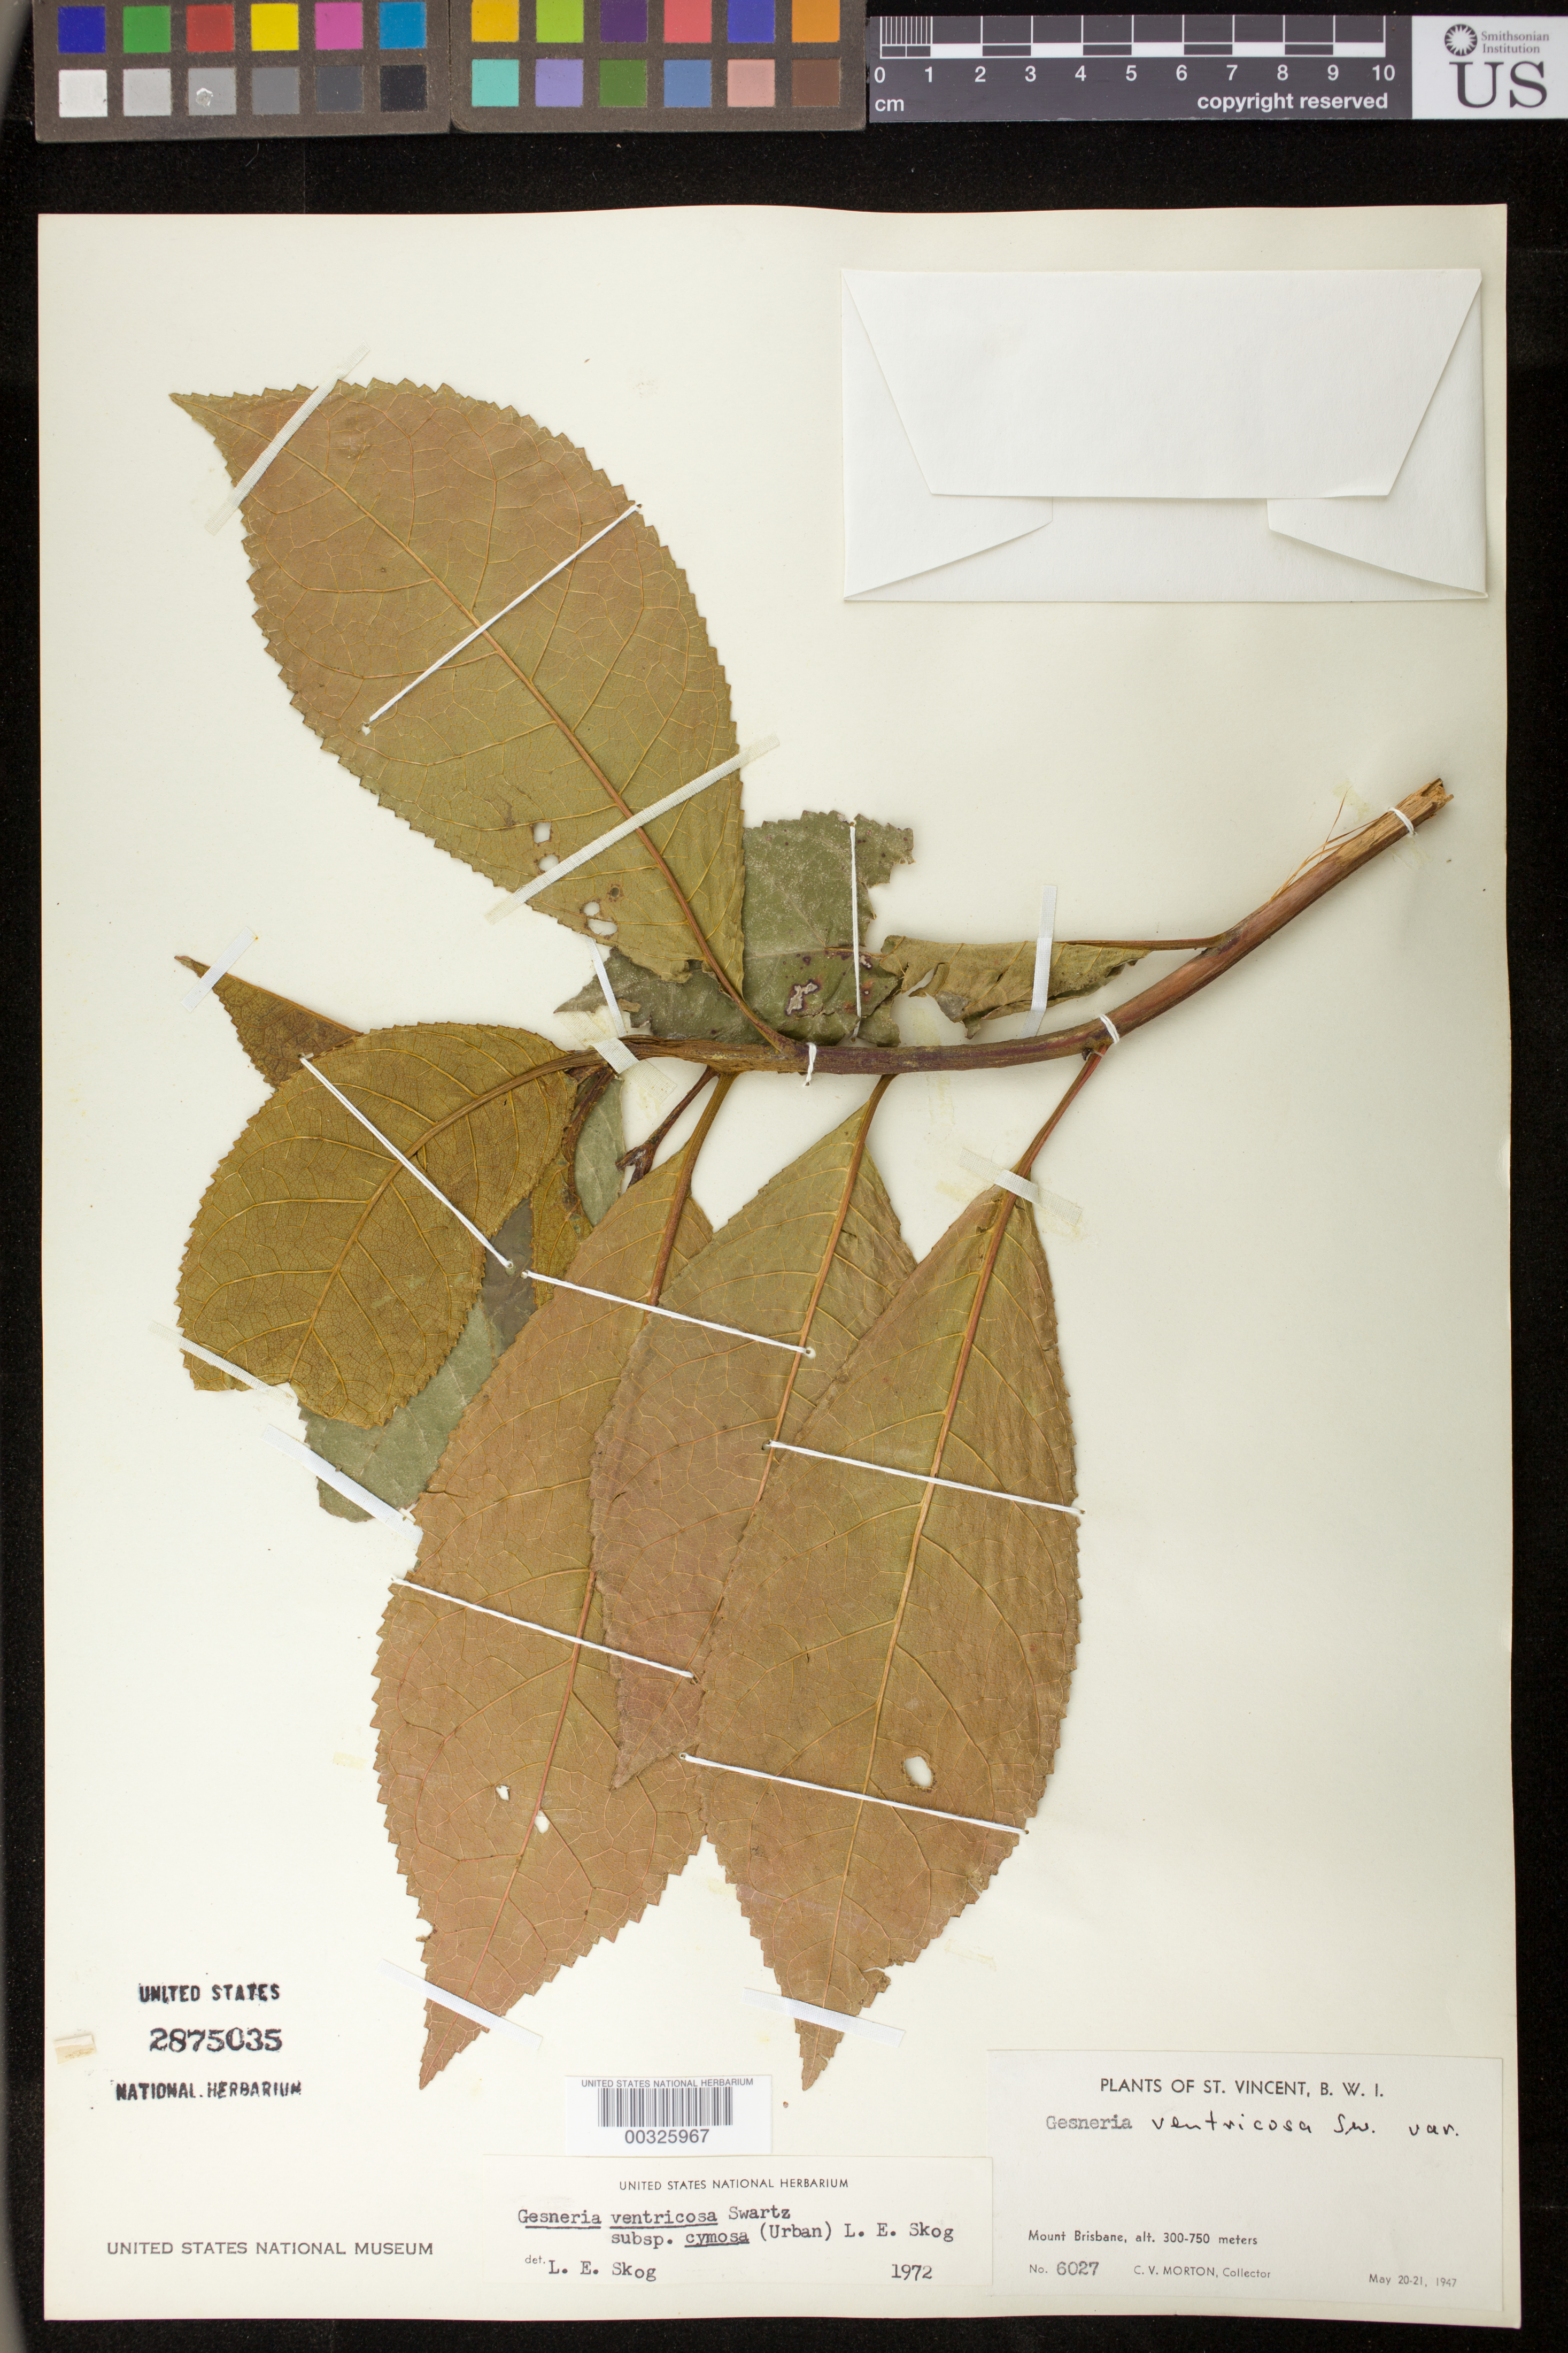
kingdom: Plantae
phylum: Tracheophyta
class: Magnoliopsida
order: Lamiales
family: Gesneriaceae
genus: Gesneria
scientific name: Gesneria ventricosa subsp. cymosa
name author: (Urb.) L.E. Skog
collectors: C. V. Morton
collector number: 6027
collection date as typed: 20-21 May 1947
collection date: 1947-05-20/1947-05-21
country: St. Vincent - Grenadines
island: St. Vincent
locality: Mount Brisbane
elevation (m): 300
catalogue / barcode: US 2875035